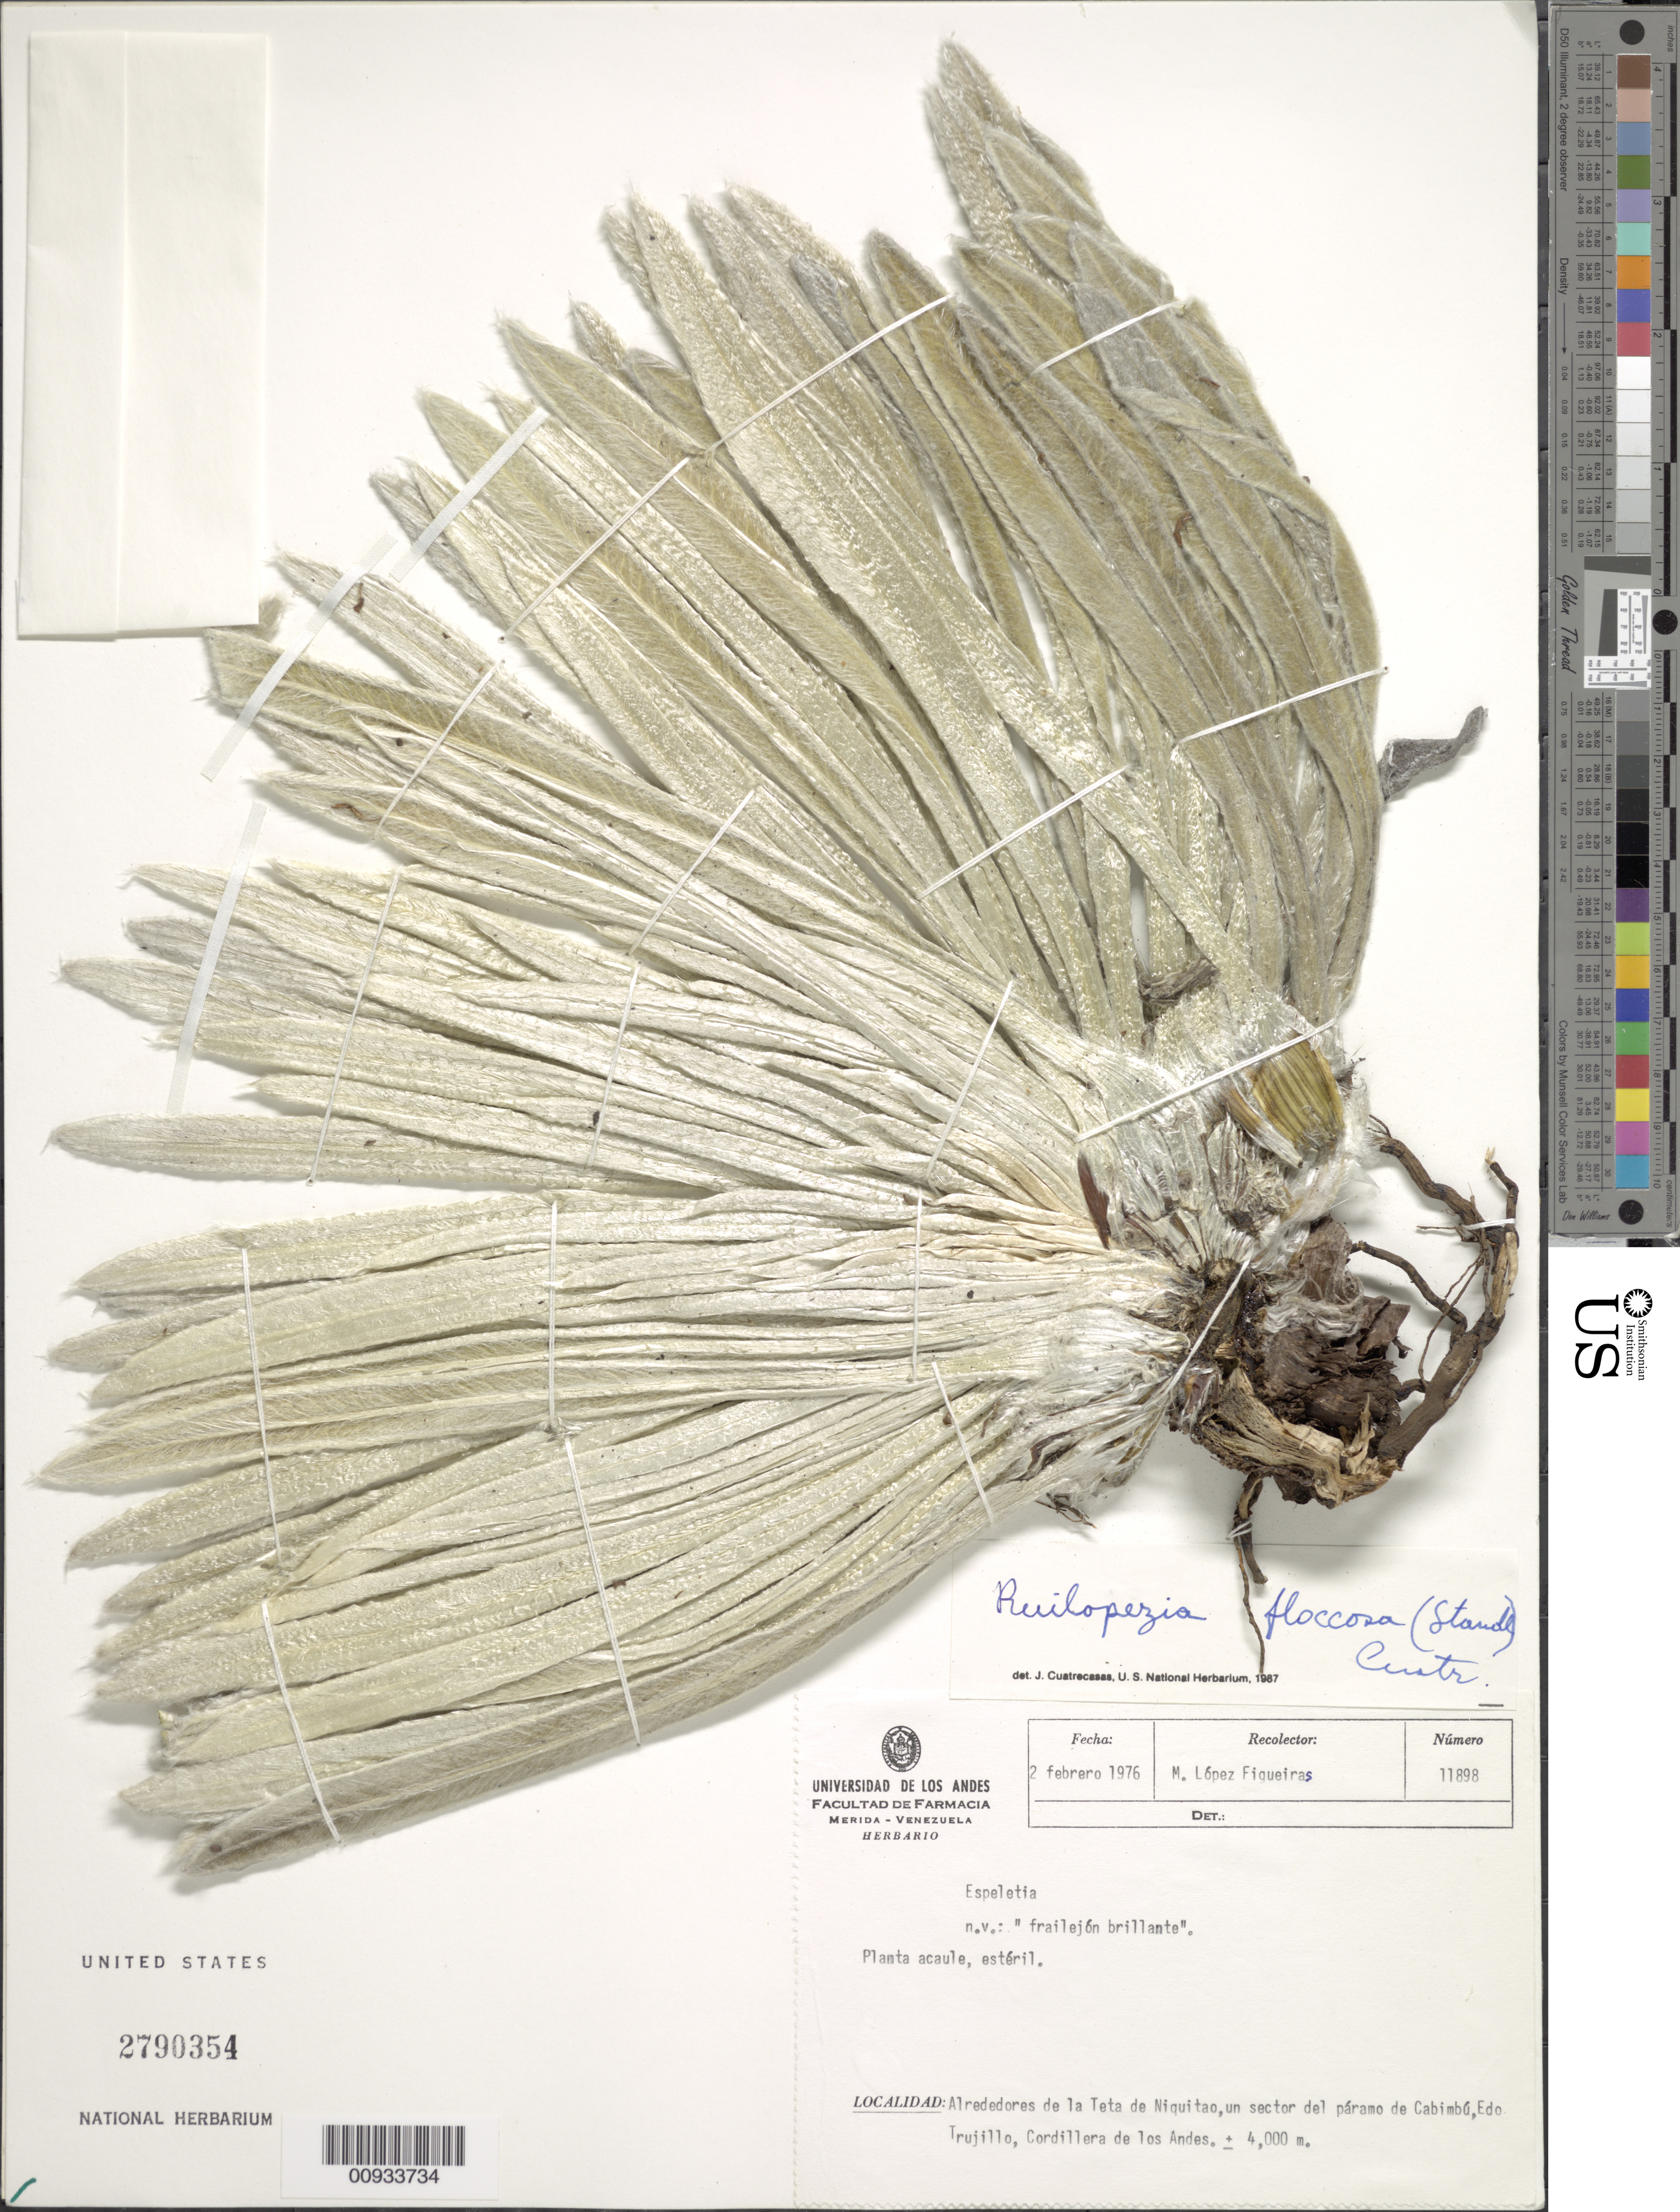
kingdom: Plantae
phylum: Tracheophyta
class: Magnoliopsida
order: Asterales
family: Asteraceae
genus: Ruilopezia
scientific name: Ruilopezia floccosa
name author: (Standl.) Cuatrec.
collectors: M. López Figueiras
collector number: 11898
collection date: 1976-02-02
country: Venezuela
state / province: Trujillo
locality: Alrededores de la Teta de Niquitao, un sectro del páramo de Cabimbú, Cordillera de los Andes.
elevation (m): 4000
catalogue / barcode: US 2790354